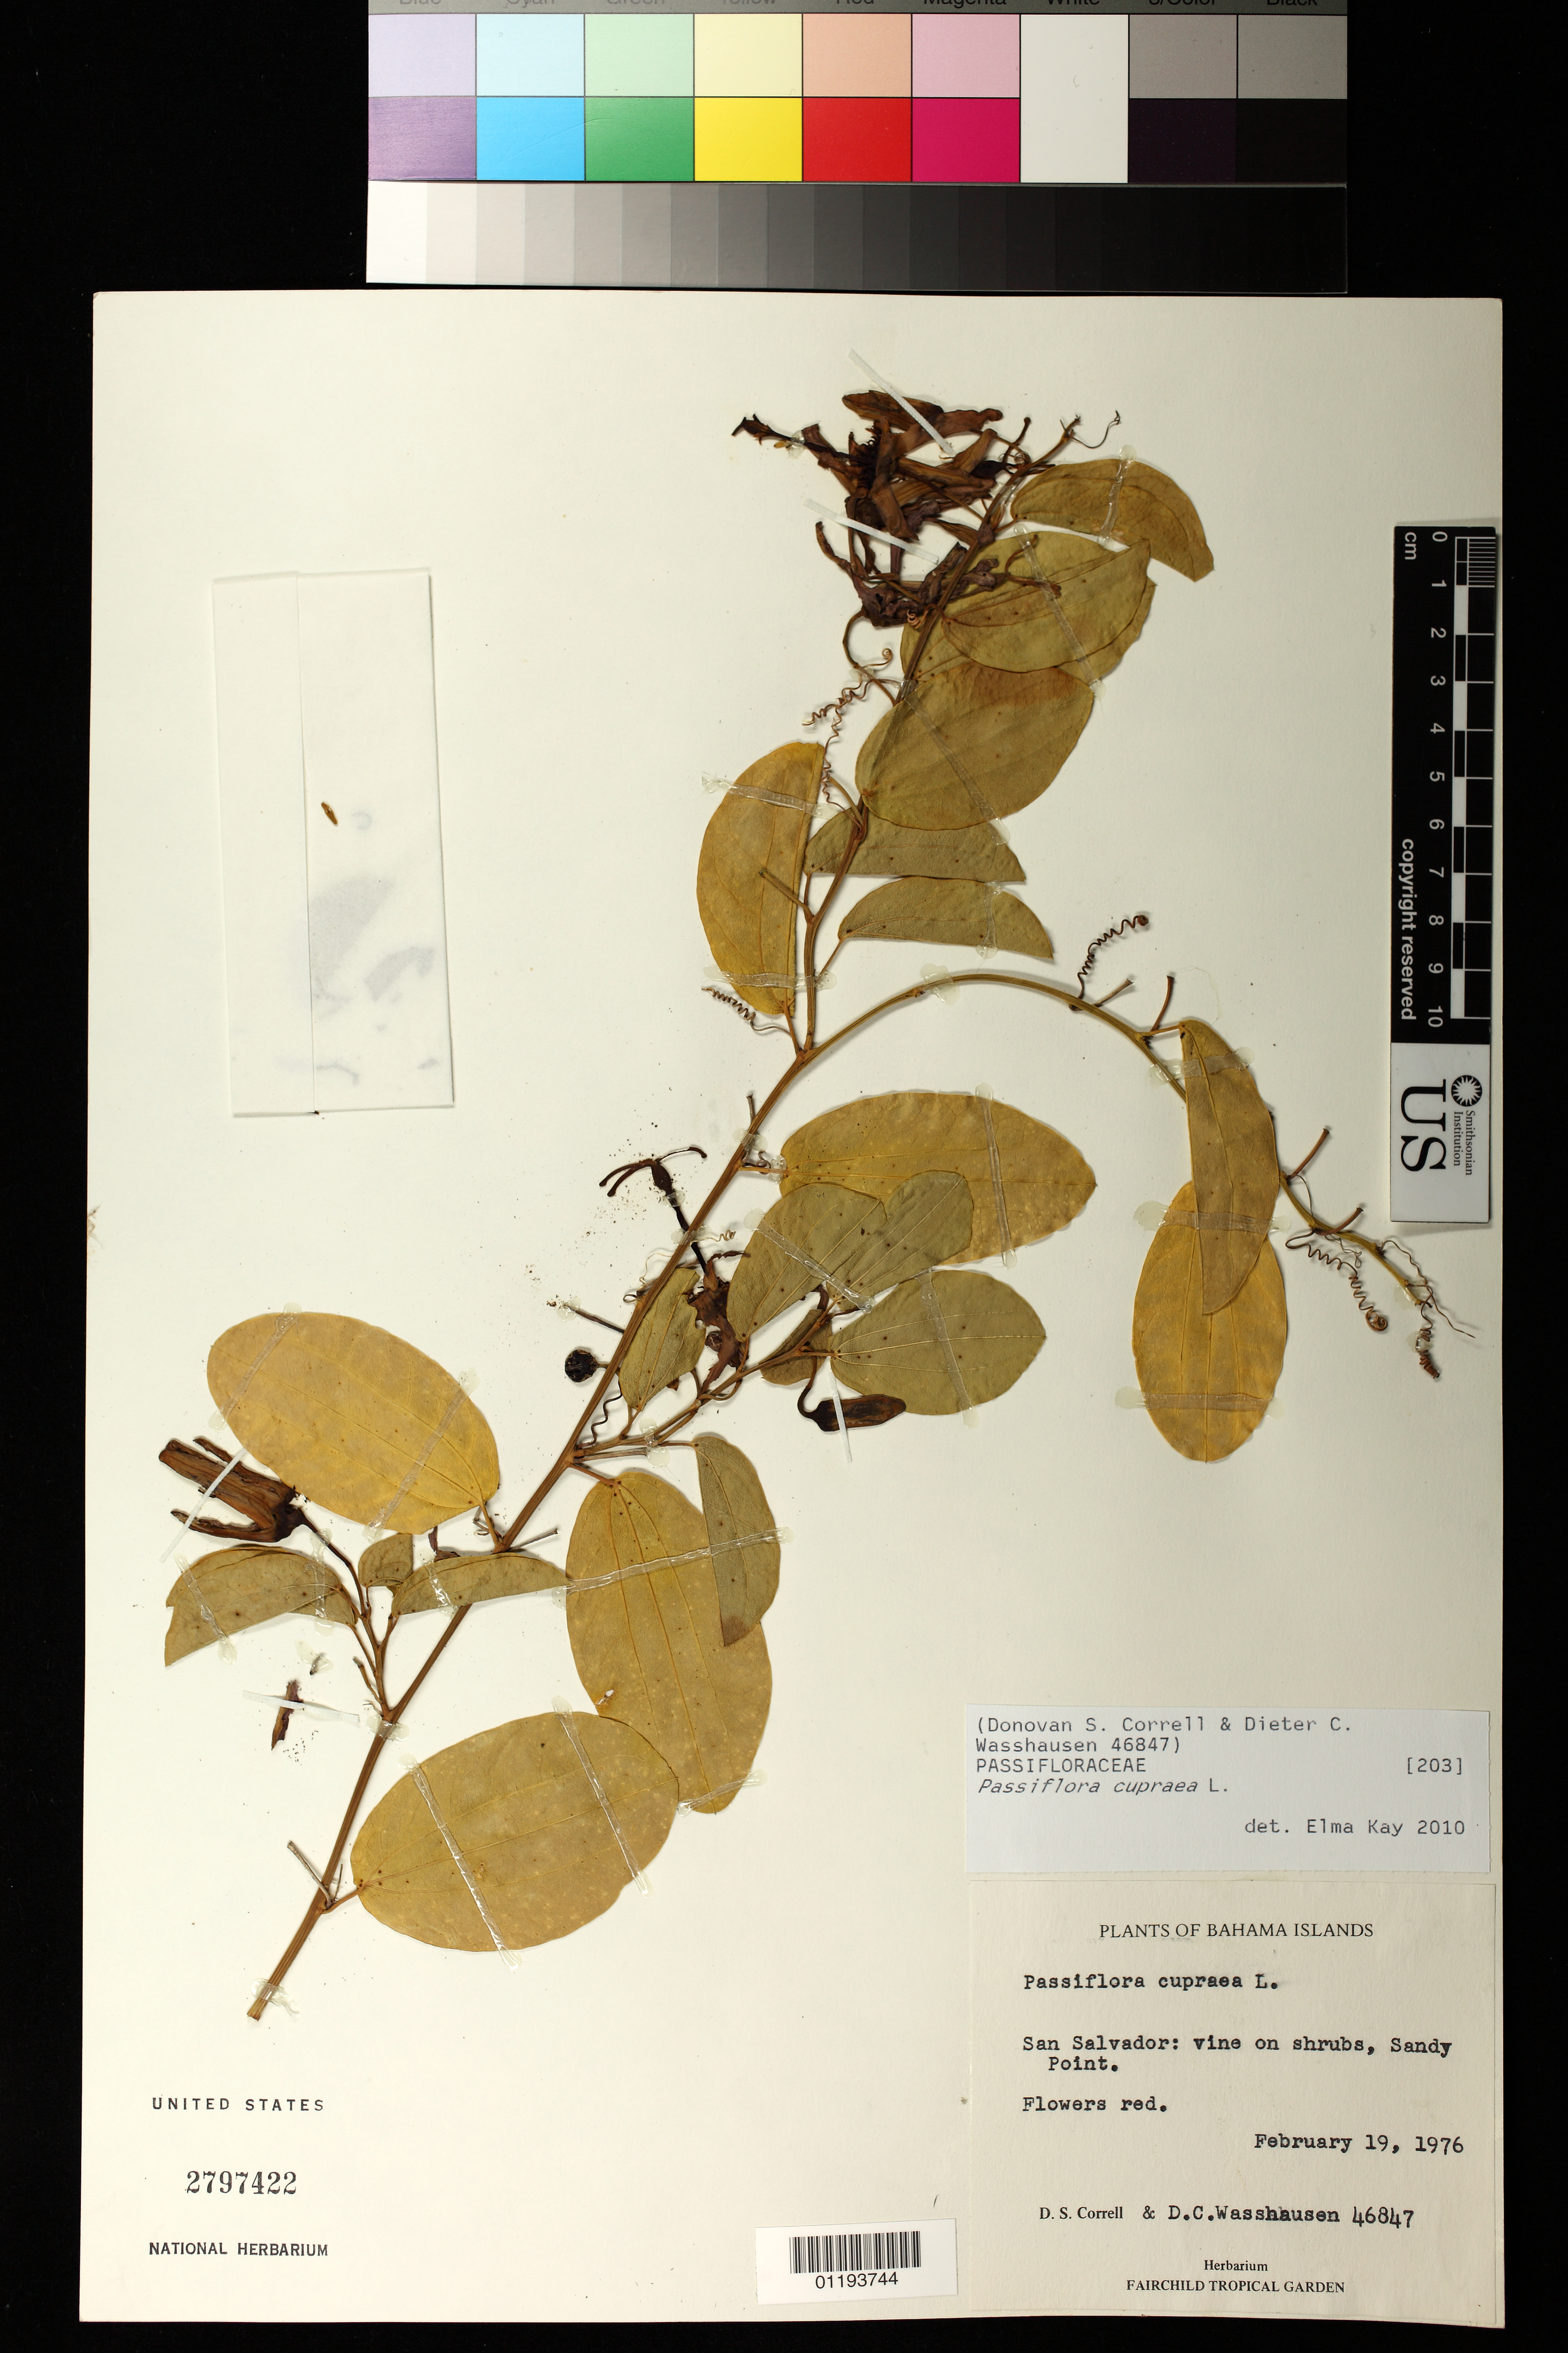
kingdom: Plantae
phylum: Tracheophyta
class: Magnoliopsida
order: Malpighiales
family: Passifloraceae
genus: Passiflora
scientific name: Passiflora cupraea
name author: L.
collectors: D. S. Correll & D. C. Wasshausen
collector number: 46847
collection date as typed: Feb 19 1976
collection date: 1976-02-19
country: Bahamas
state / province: San Salvador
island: San Salvador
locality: San Salvador: vine on shrubs, Sandy Point.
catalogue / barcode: US 2797422